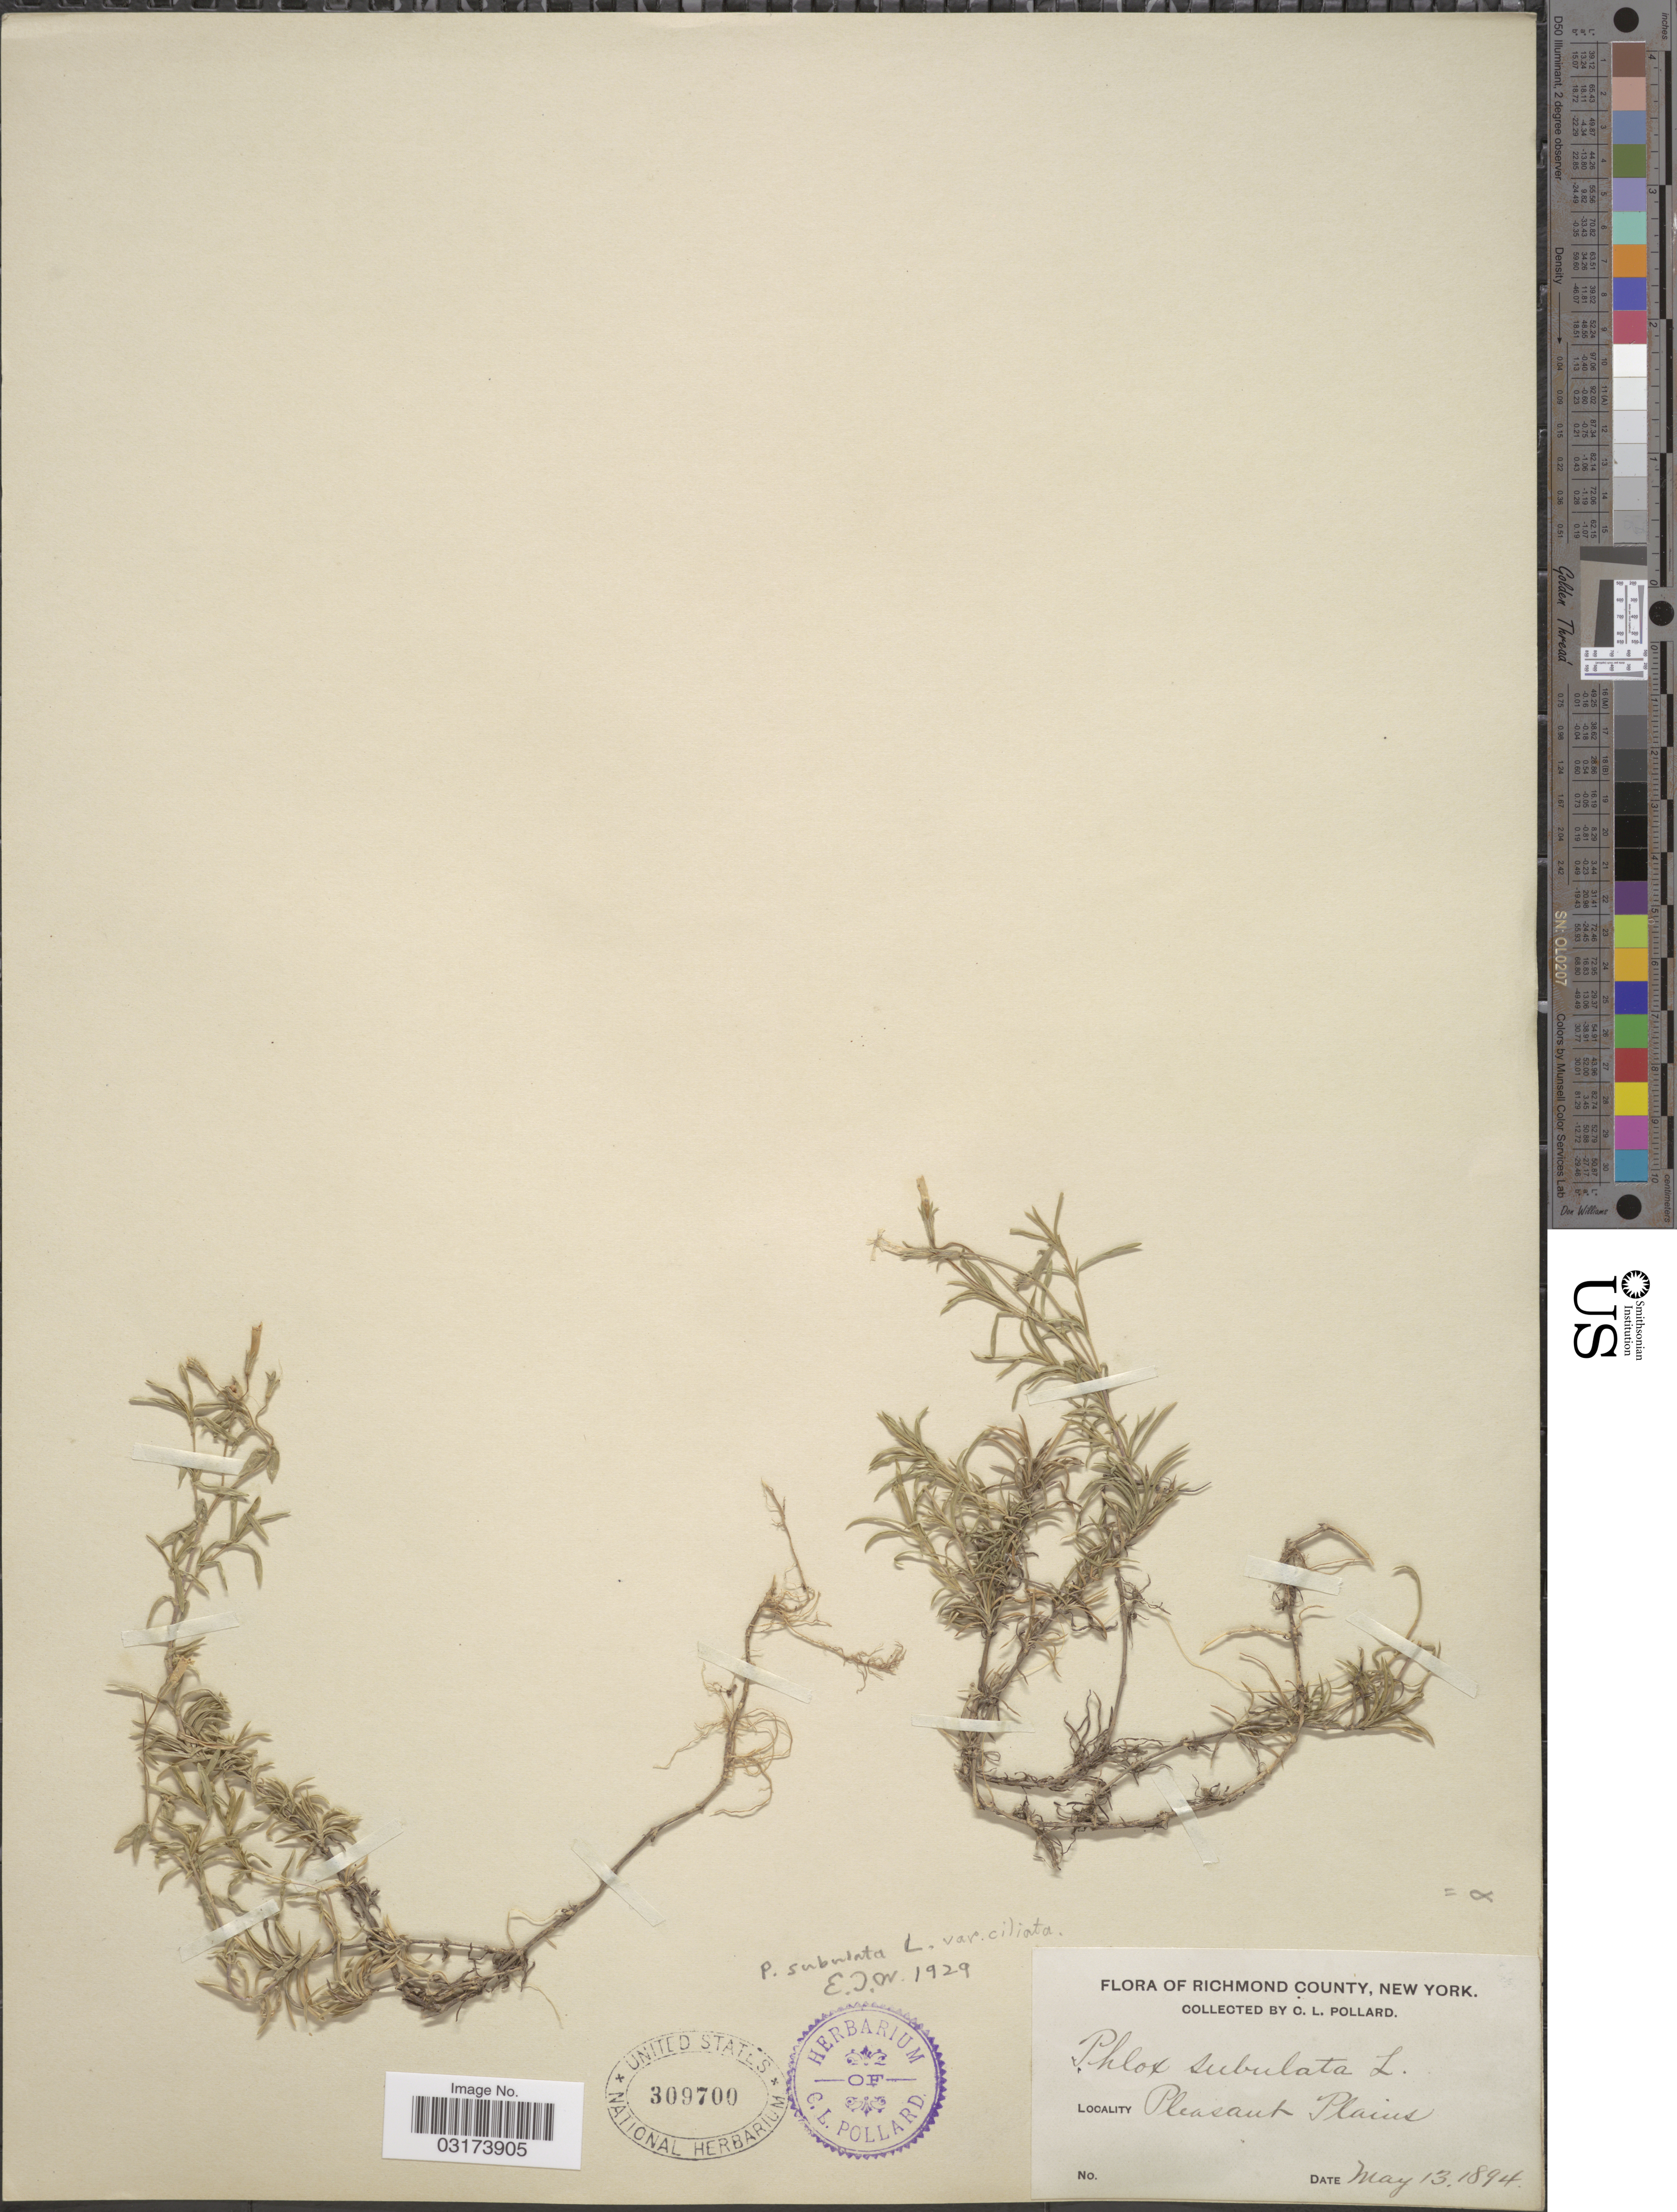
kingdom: Plantae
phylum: Tracheophyta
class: Magnoliopsida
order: Ericales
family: Polemoniaceae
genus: Phlox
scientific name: Phlox subulata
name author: L.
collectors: C. L. Pollard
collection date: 1894-05-13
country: United States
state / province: New York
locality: Richmond County, Pleasant Plains.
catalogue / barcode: US 309700